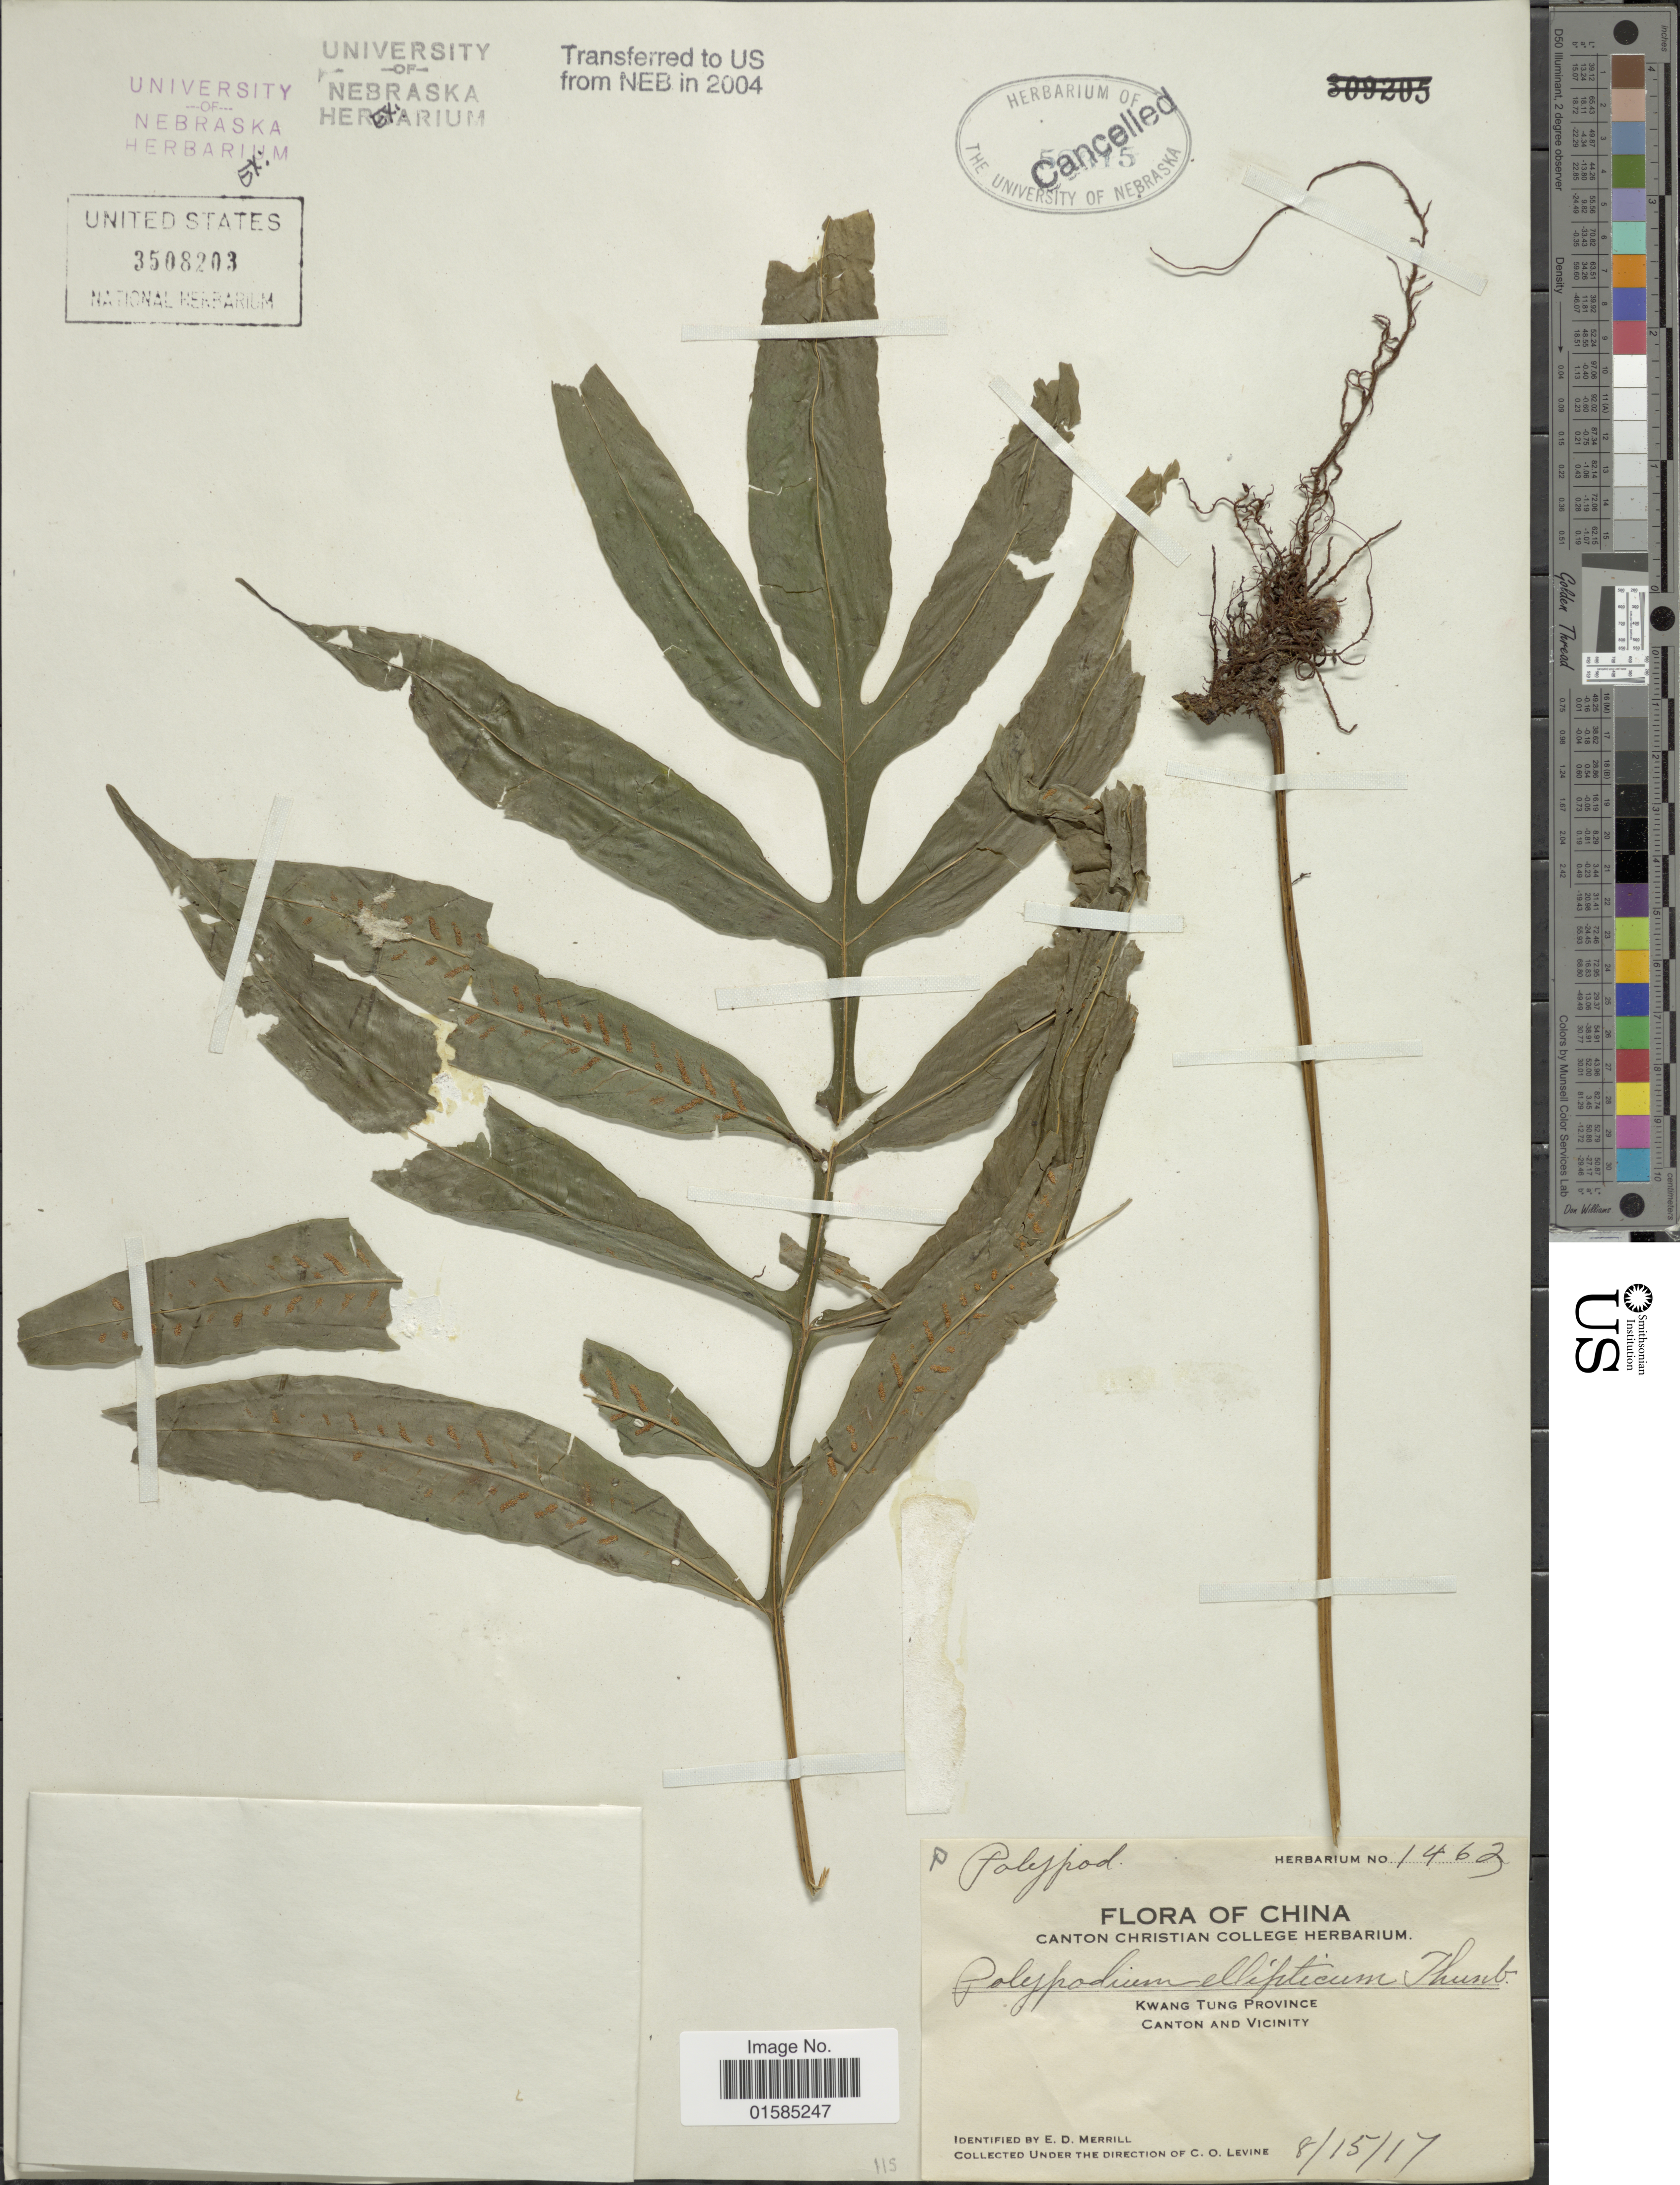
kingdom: Plantae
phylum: Tracheophyta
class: Polypodiopsida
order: Polypodiales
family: Polypodiaceae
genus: Leptochilus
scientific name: Leptochilus ellipticus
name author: (Thunb.) Noot.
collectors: C. O. Levine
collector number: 1463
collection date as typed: Transcribed d/m/y: 15/8/17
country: China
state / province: Guangdong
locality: China, Kwang Tung Province, Canton and vicinity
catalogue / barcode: US 3508203